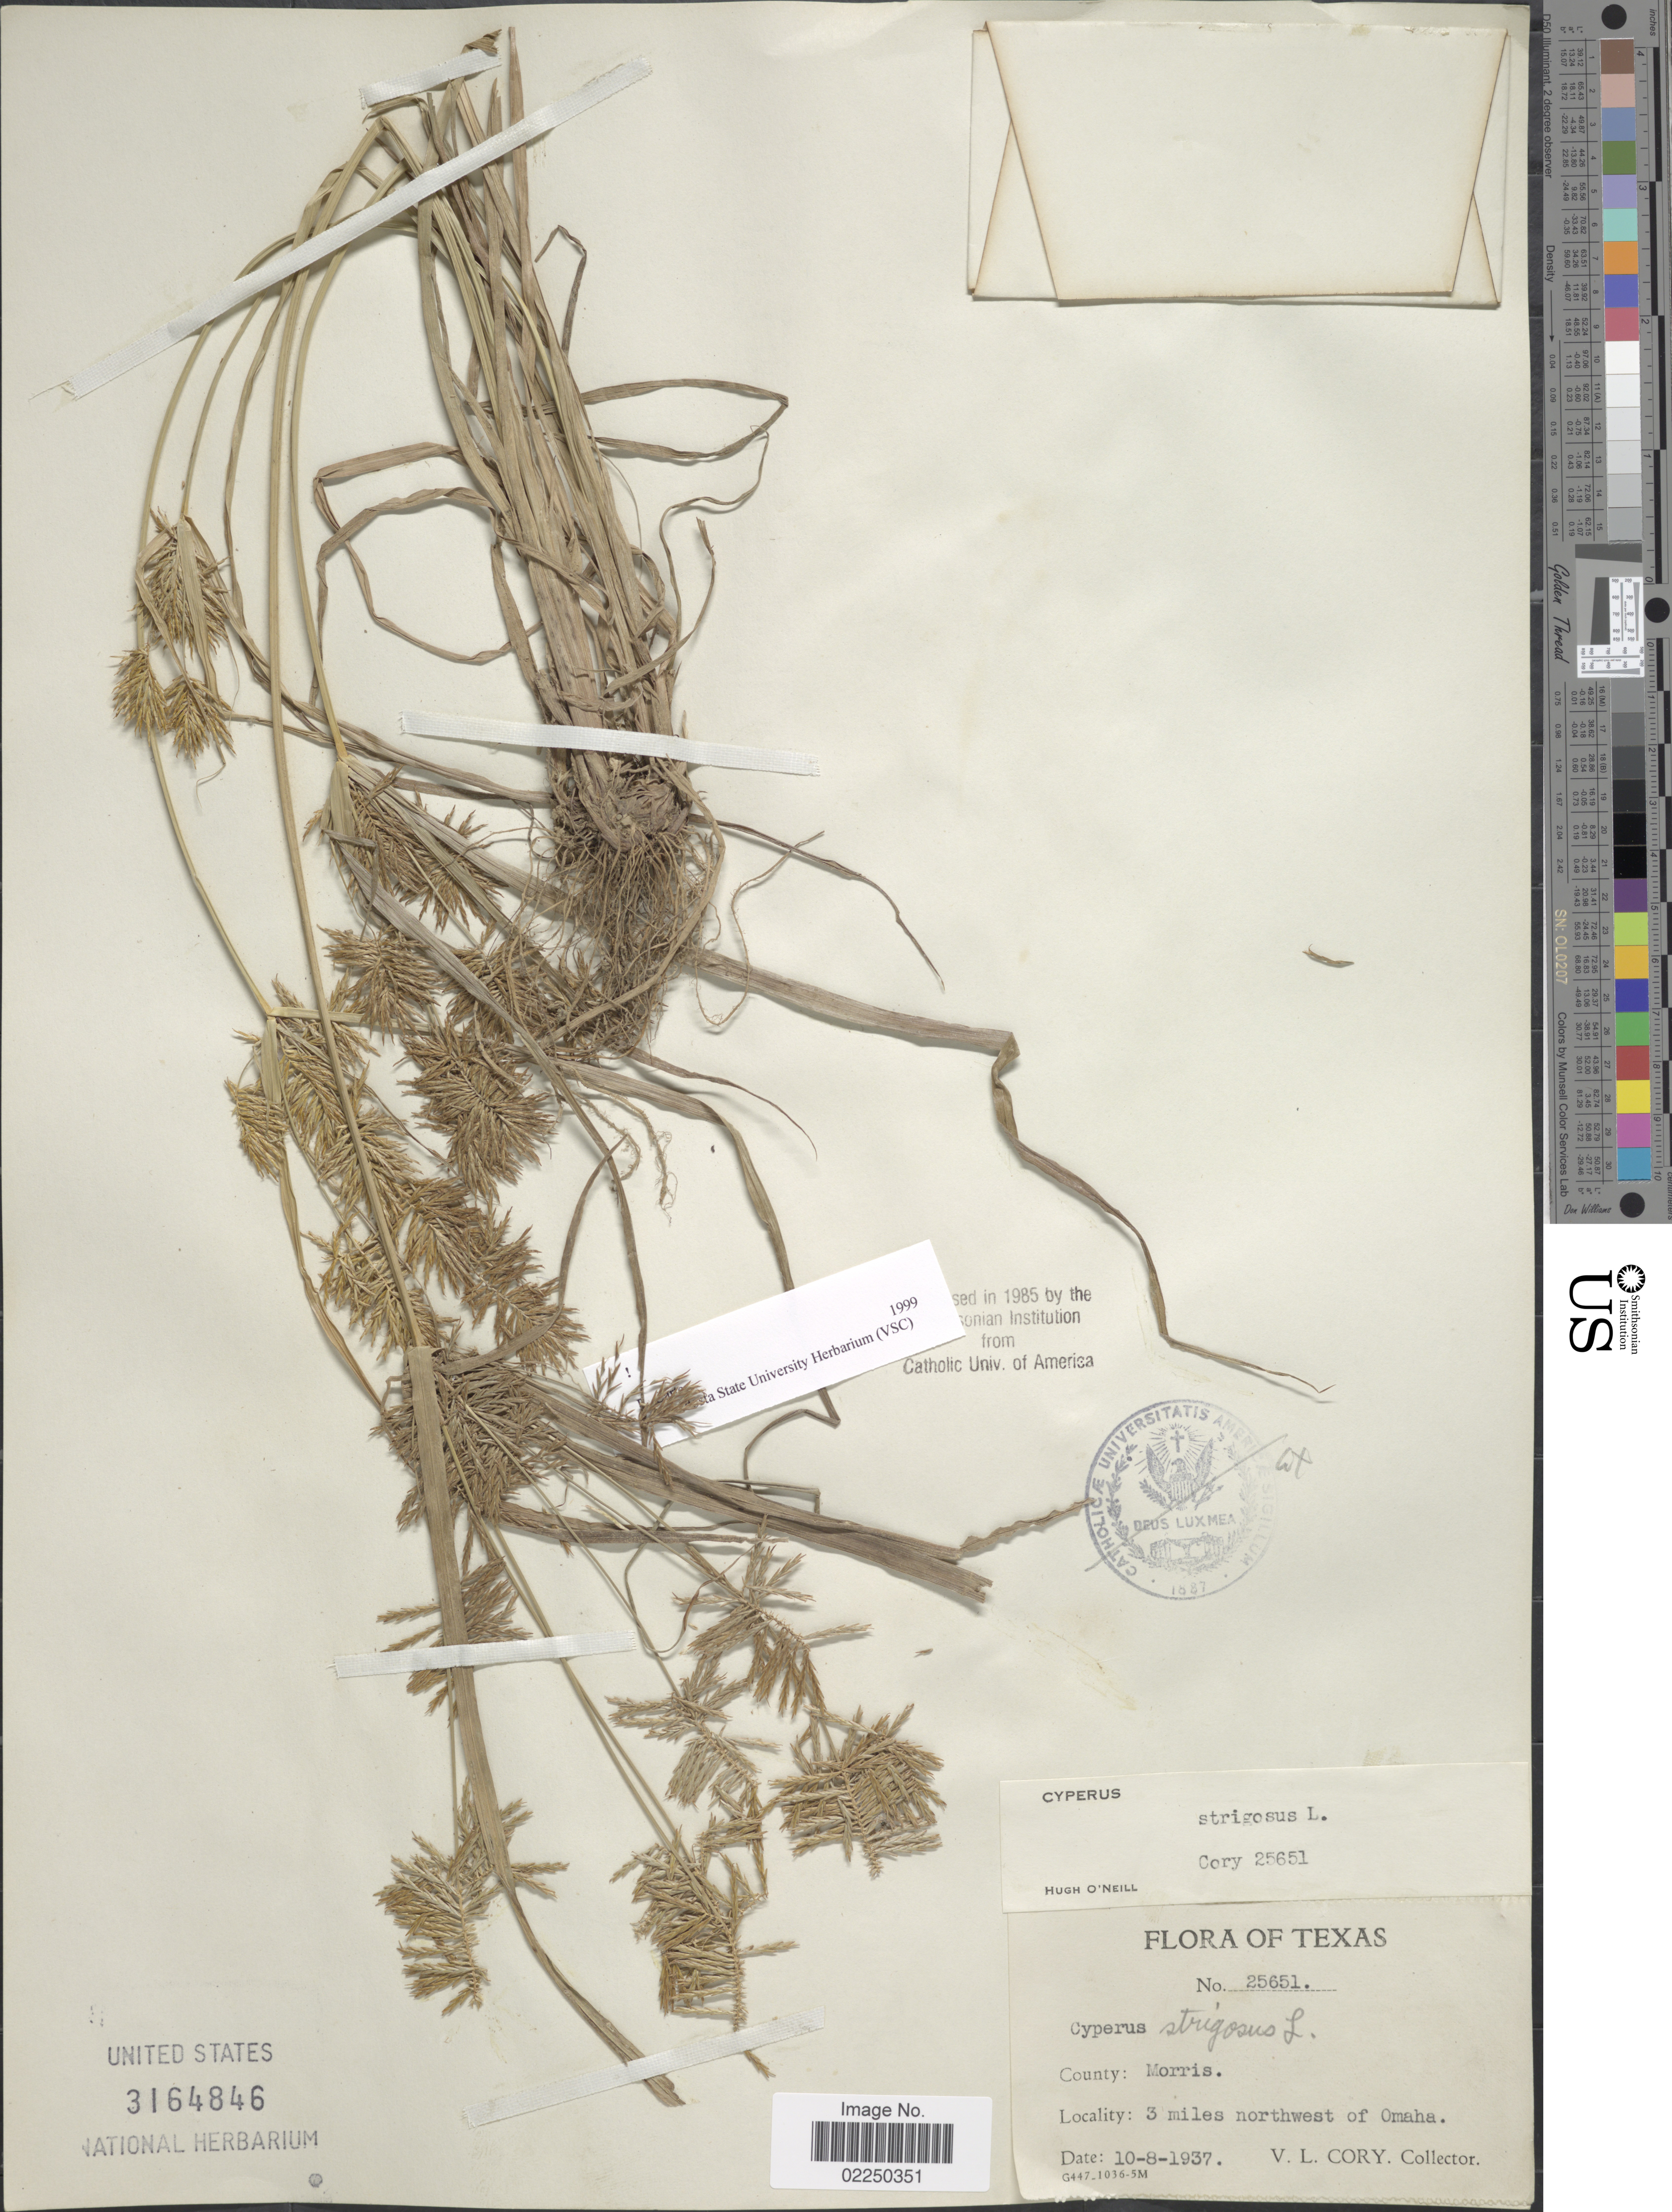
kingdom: Plantae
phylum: Tracheophyta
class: Liliopsida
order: Poales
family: Cyperaceae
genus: Cyperus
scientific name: Cyperus strigosus L.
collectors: V. Cory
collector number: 25651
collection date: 1937-10-08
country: United States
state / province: Texas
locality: County: Morris, 3 miles northwest of Omaha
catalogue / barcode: US 3164846